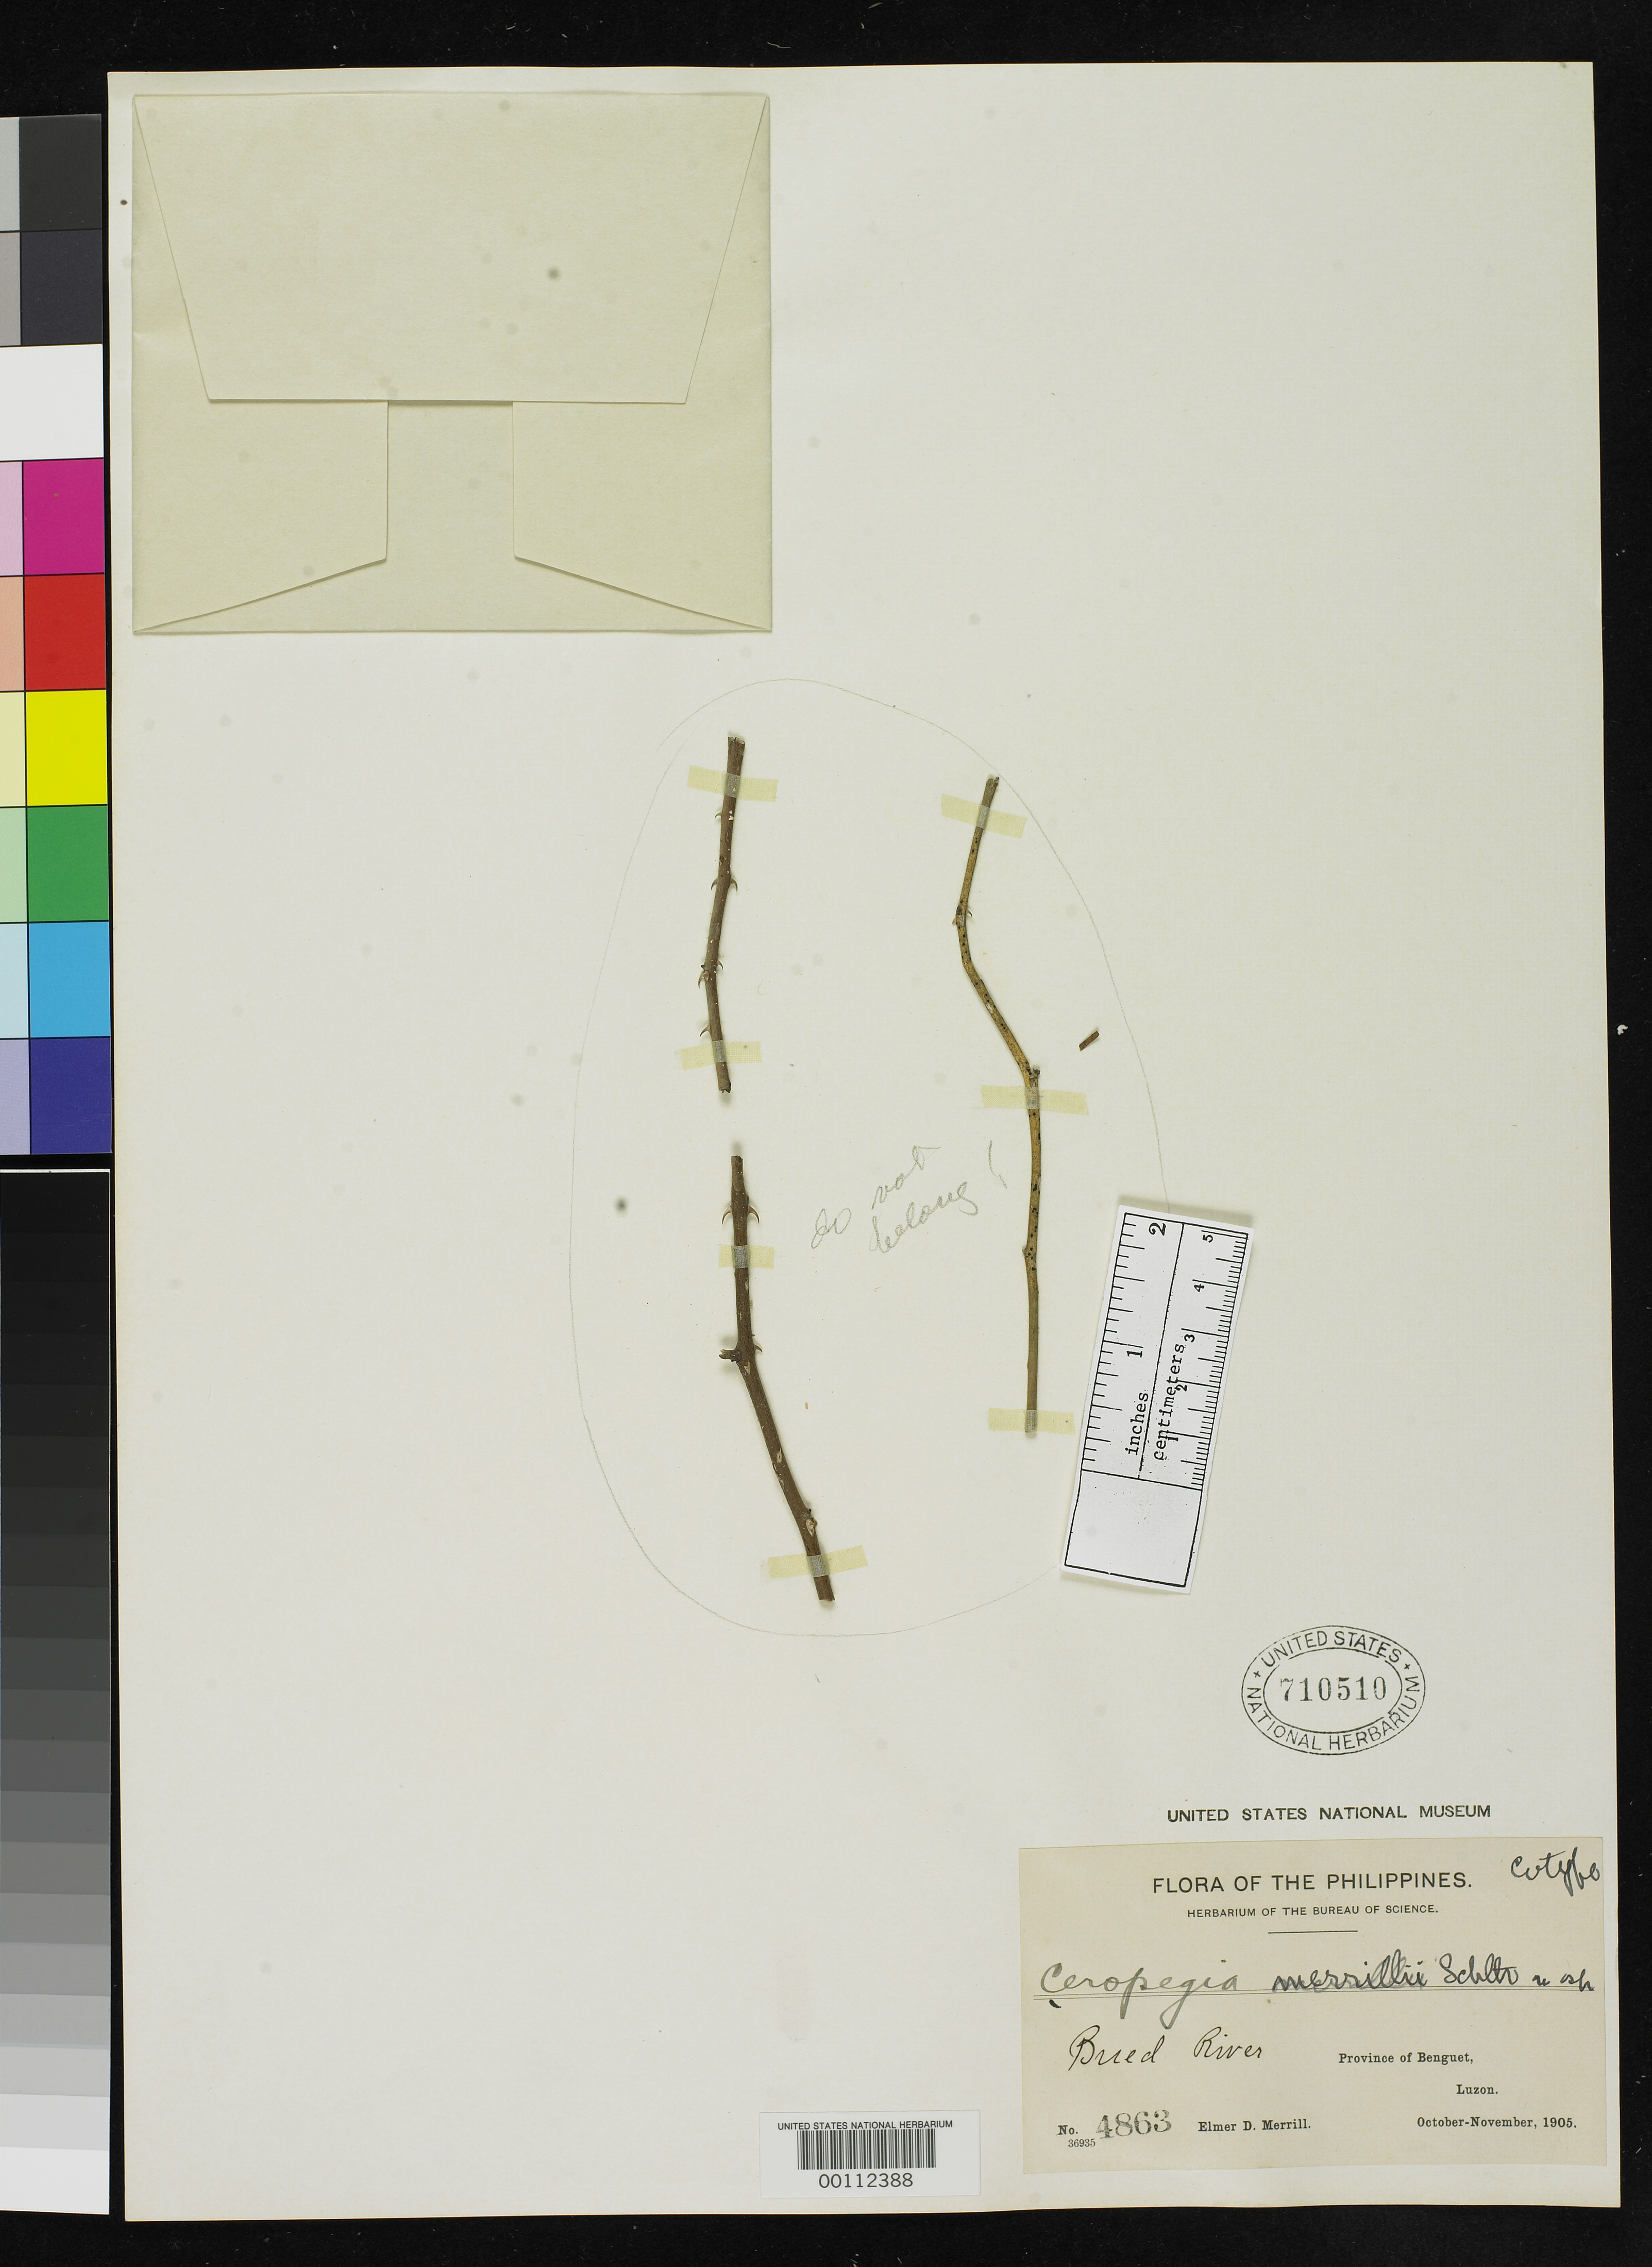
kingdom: Plantae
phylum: Tracheophyta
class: Magnoliopsida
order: Gentianales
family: Apocynaceae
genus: Ceropegia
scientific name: Ceropegia merrillii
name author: Schltr.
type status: Isotype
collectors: E. D. Merrill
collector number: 4863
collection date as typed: Oct 1905 to -- Nov 1905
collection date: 1905-10/1905-11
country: Philippines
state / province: Cordillera (Administrative Region)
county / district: Benguet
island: Luzon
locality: Bued River.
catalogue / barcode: US 710510